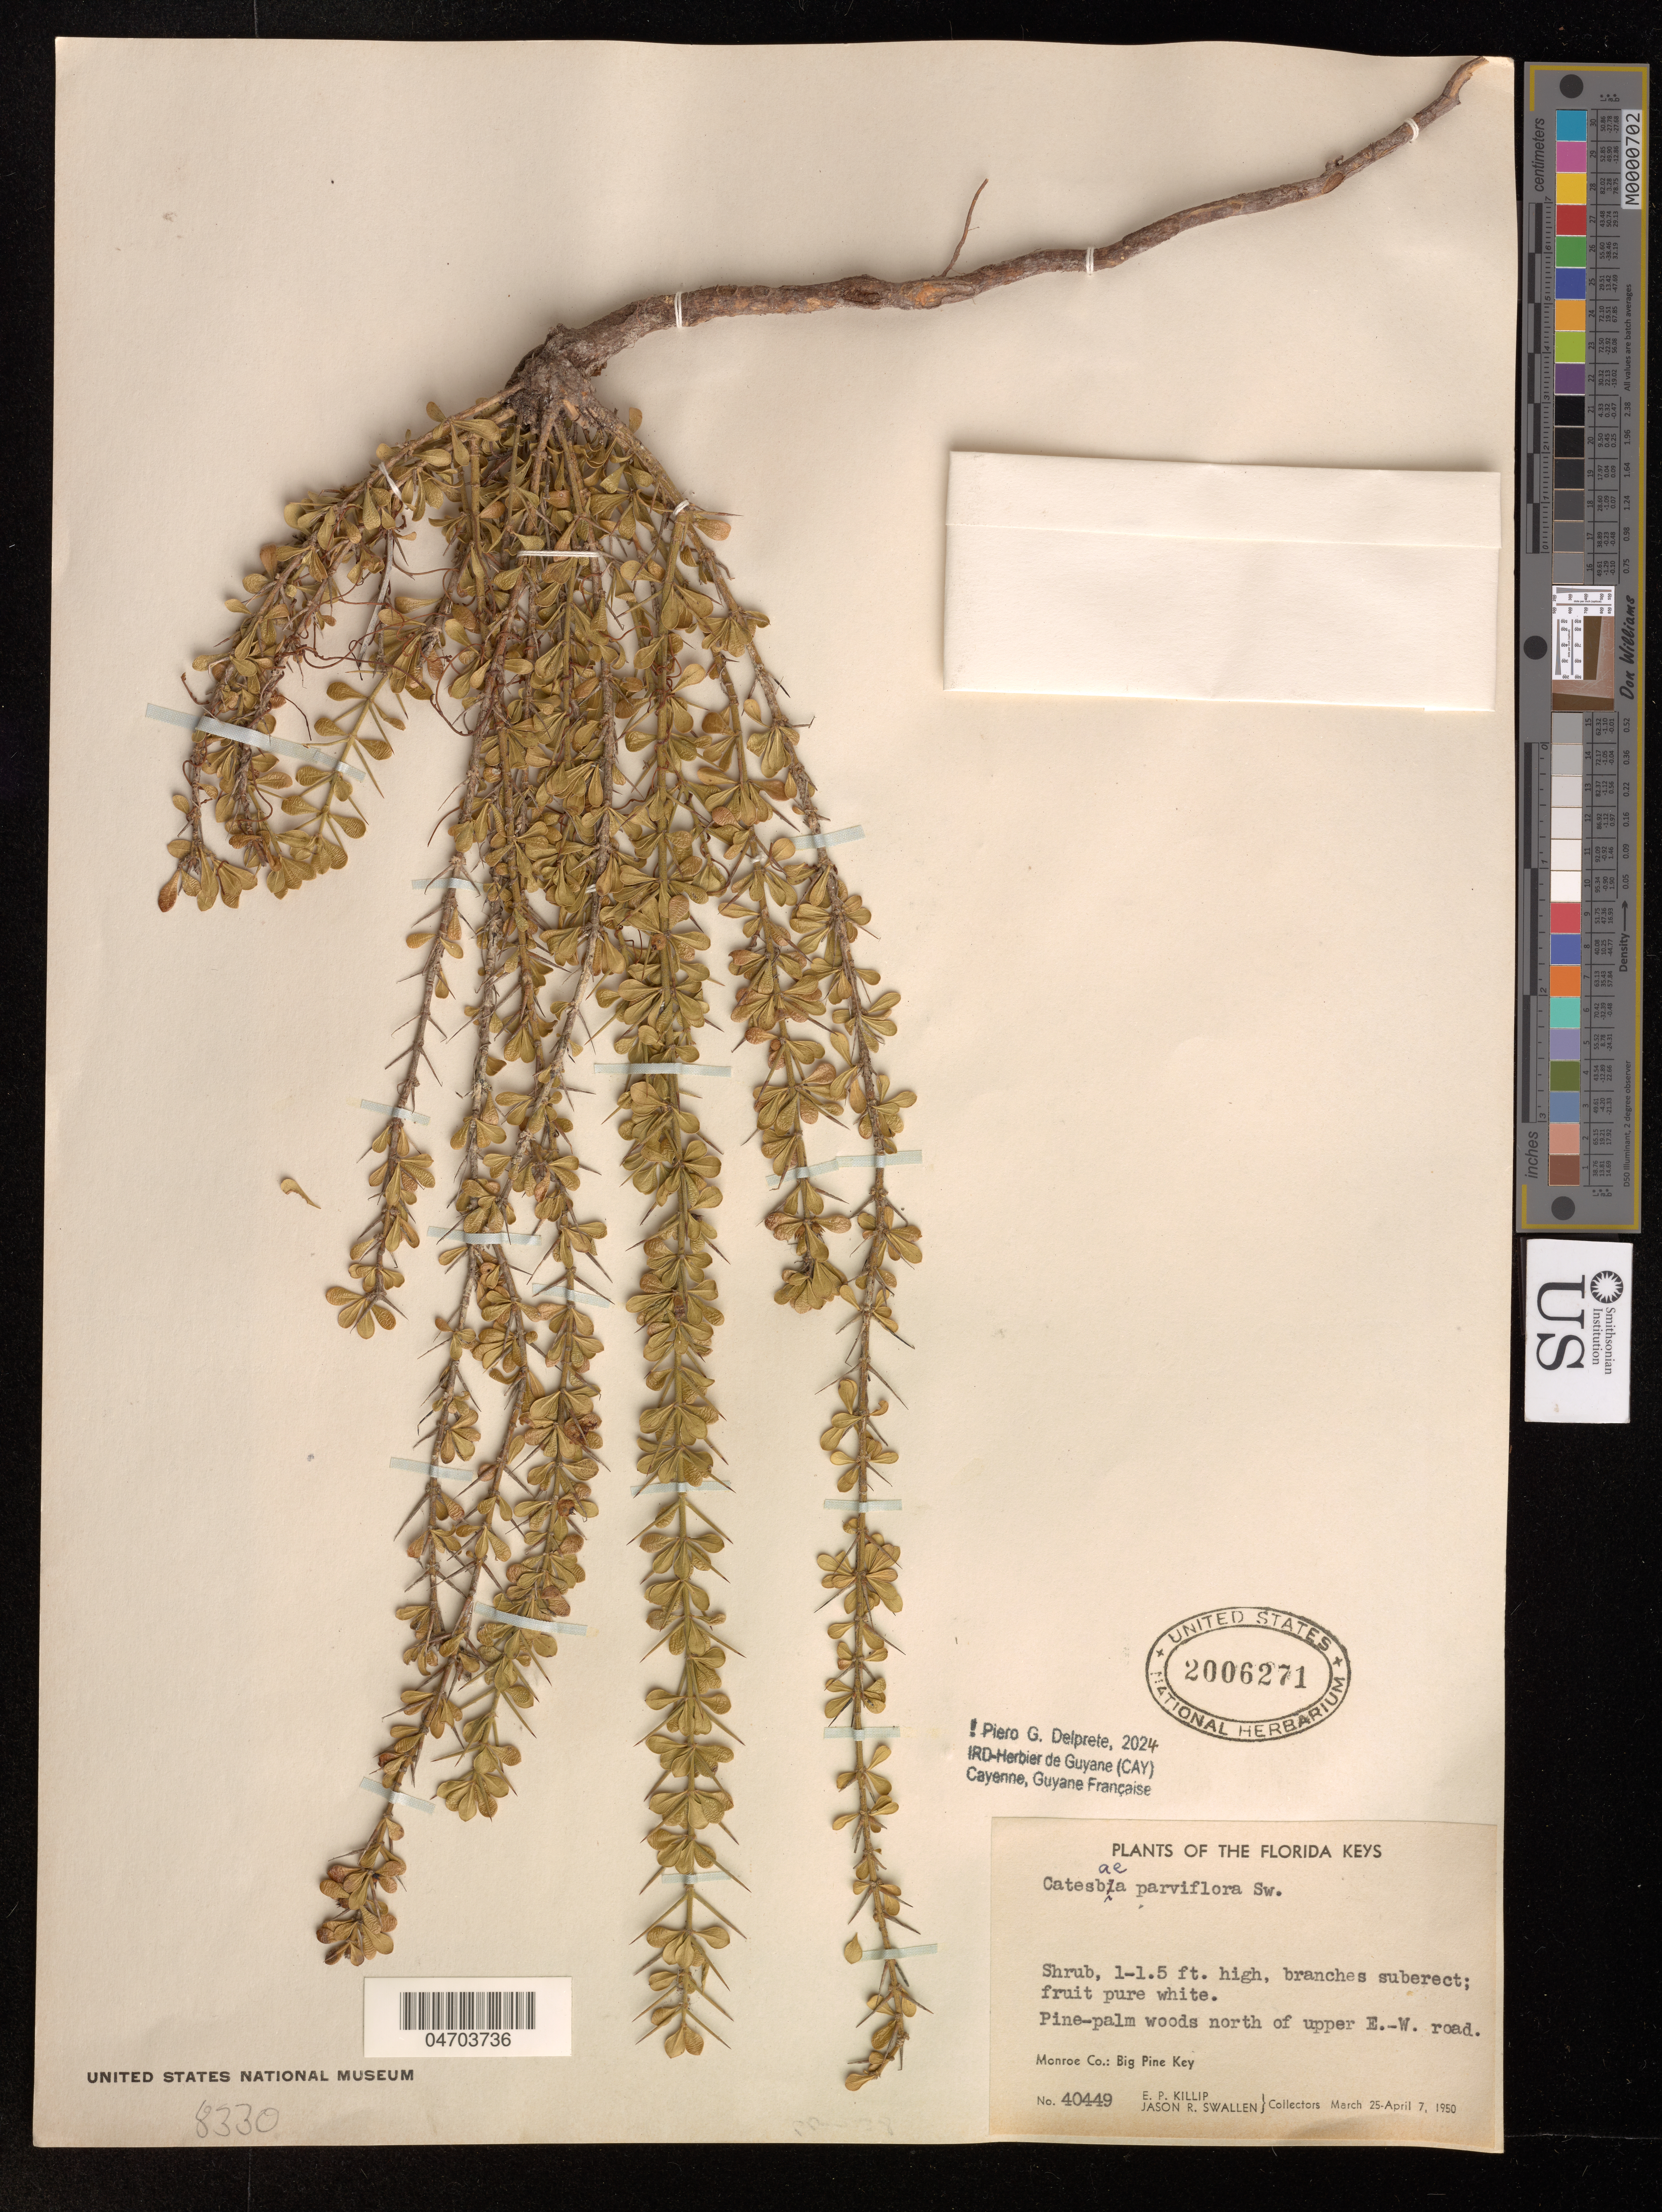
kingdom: Plantae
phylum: Tracheophyta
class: Magnoliopsida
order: Gentianales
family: Rubiaceae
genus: Catesbaea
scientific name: Catesbaea parviflora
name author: Sw.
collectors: E. P. Killip & J. R. Swallen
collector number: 40449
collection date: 1950-03-25/1950-04-07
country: United States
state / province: Florida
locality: North of upper E-W. road. Monroe Co.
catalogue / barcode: US 2006271